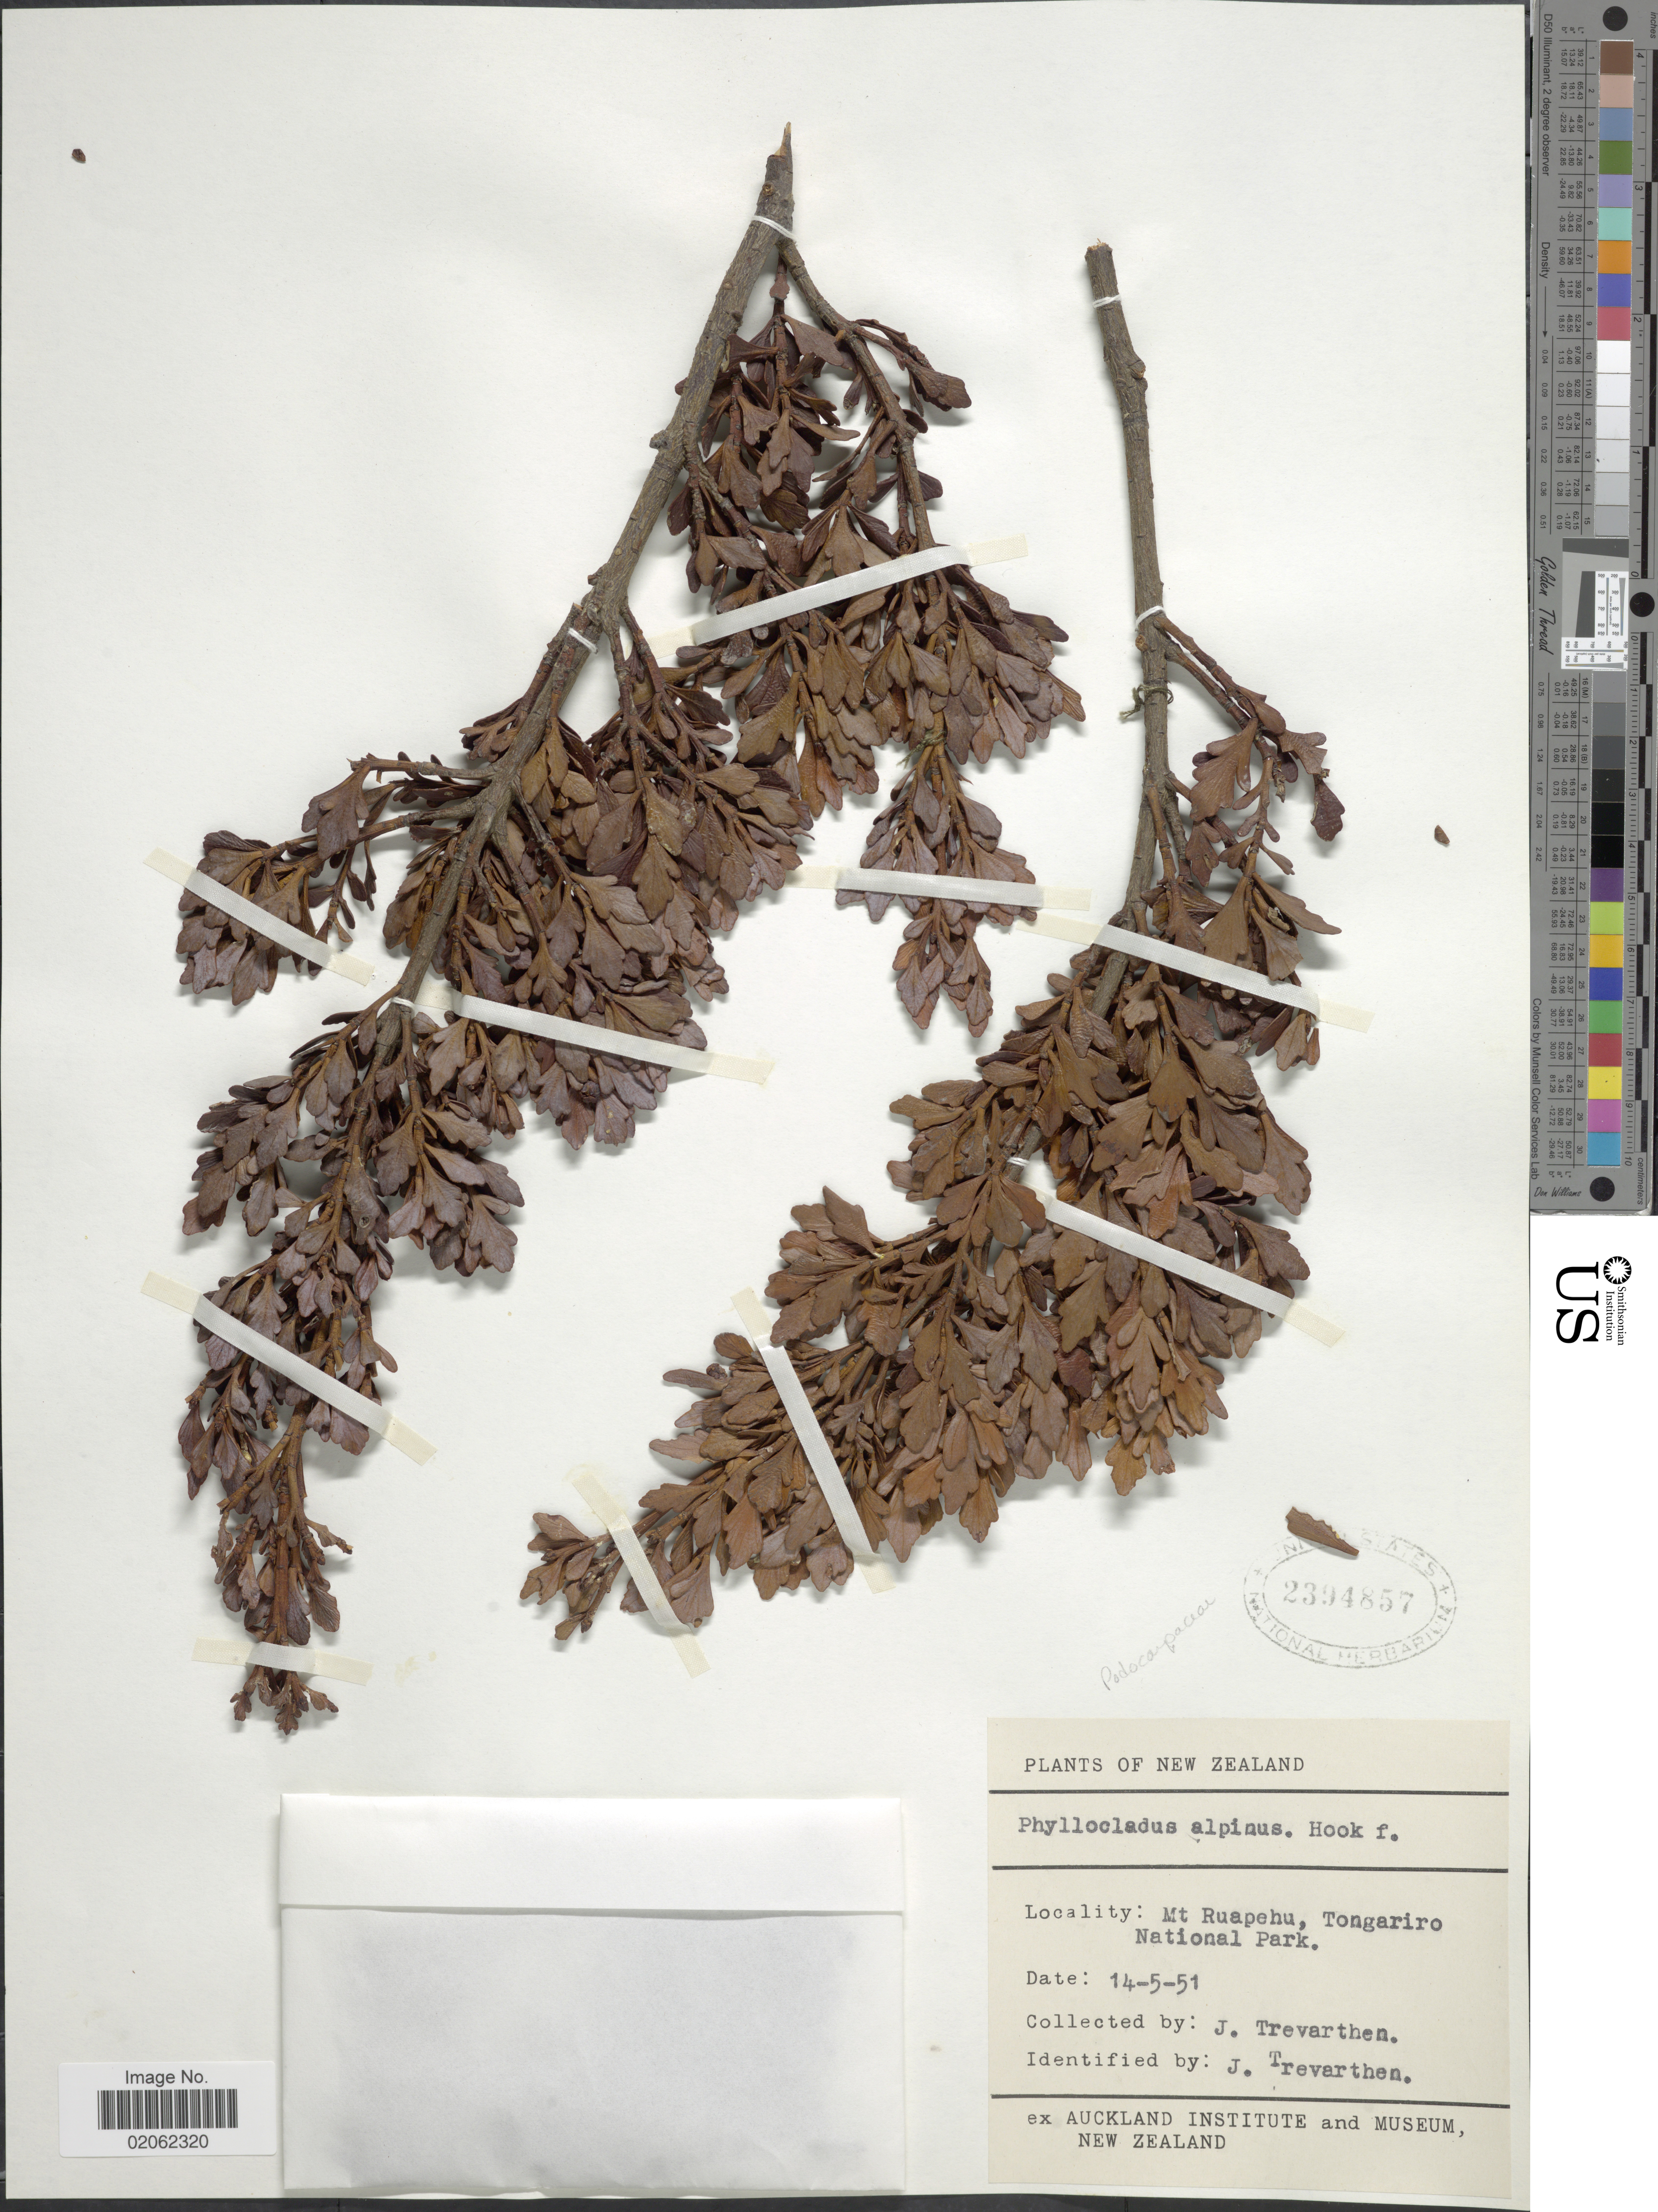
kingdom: Plantae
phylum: Tracheophyta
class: Pinopsida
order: Pinales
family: Phyllocladaceae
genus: Phyllocladus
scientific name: Phyllocladus alpinus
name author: Hook. f.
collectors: J. Trevarthen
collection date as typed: Transcribed d/m/y: 14/5/51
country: New Zealand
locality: Mt Ruapehu, Tongariro National Park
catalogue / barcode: US 2394857